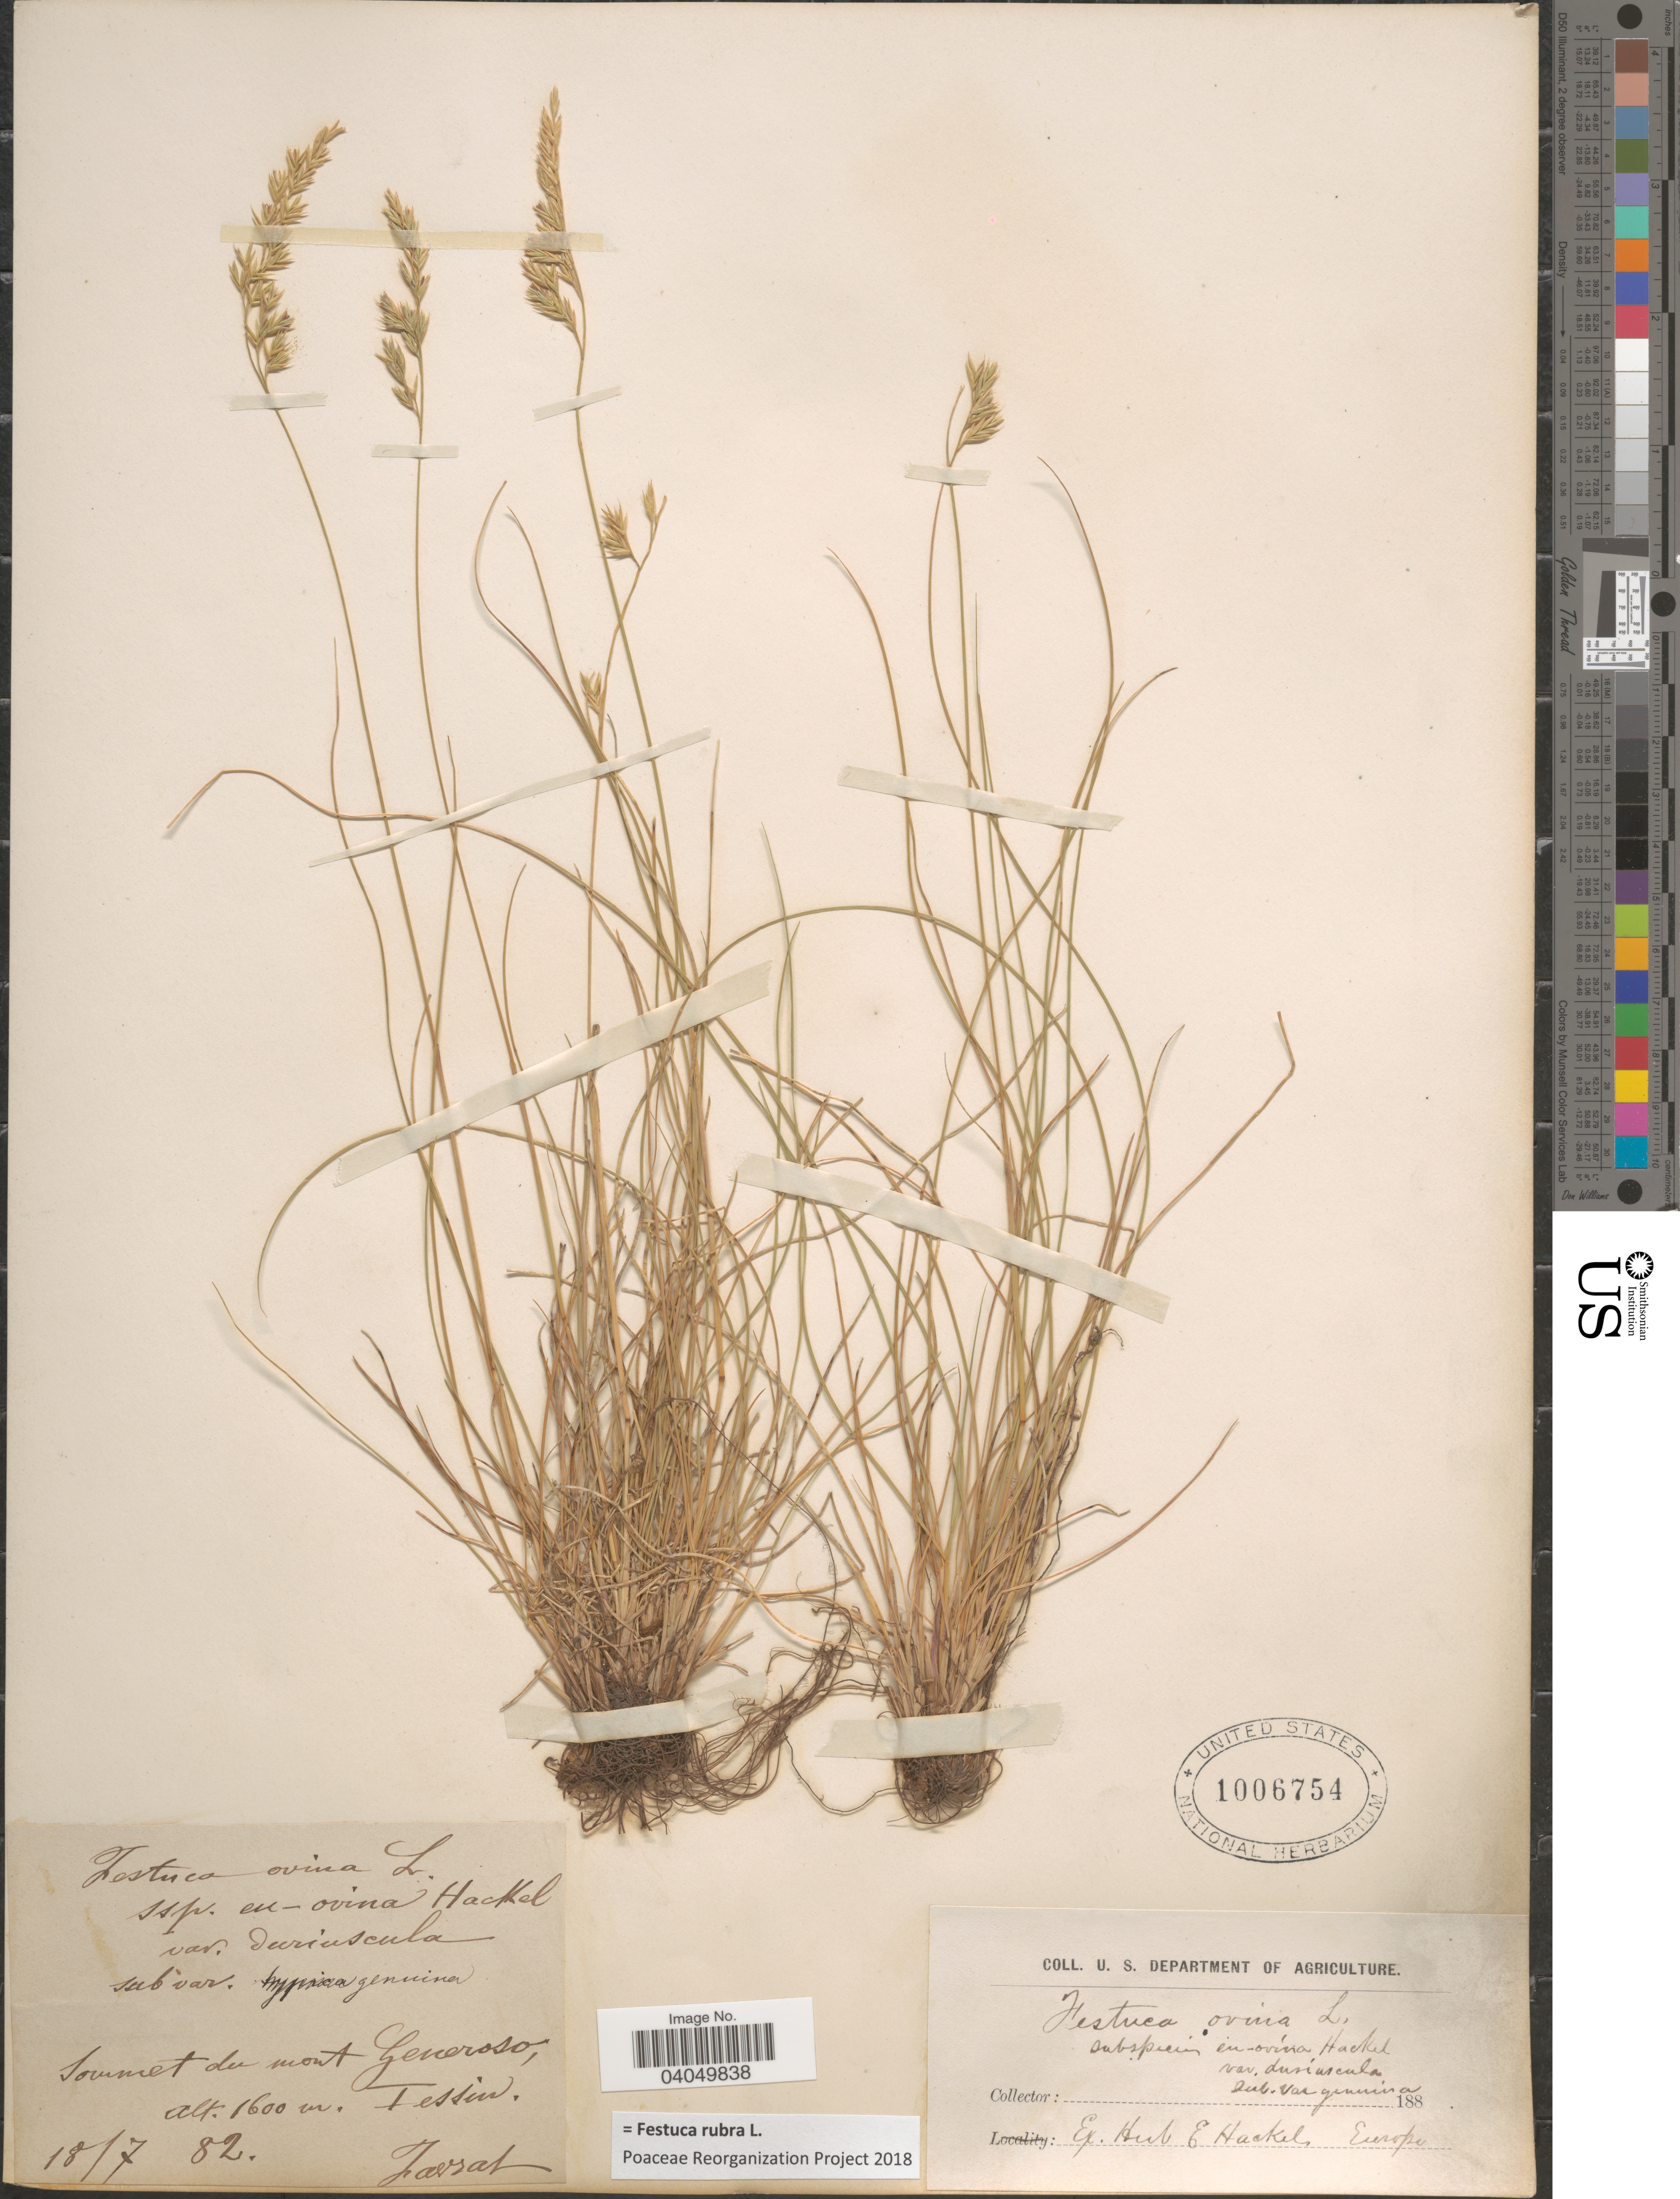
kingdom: Plantae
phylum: Tracheophyta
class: Liliopsida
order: Poales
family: Poaceae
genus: Festuca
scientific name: Festuca rubra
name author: L.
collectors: L. Favrat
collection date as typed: Transcribed d/m/y: 18/7/82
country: Switzerland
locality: Sommet du mont Generoso, Tessin.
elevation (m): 1600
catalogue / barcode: US 1006754